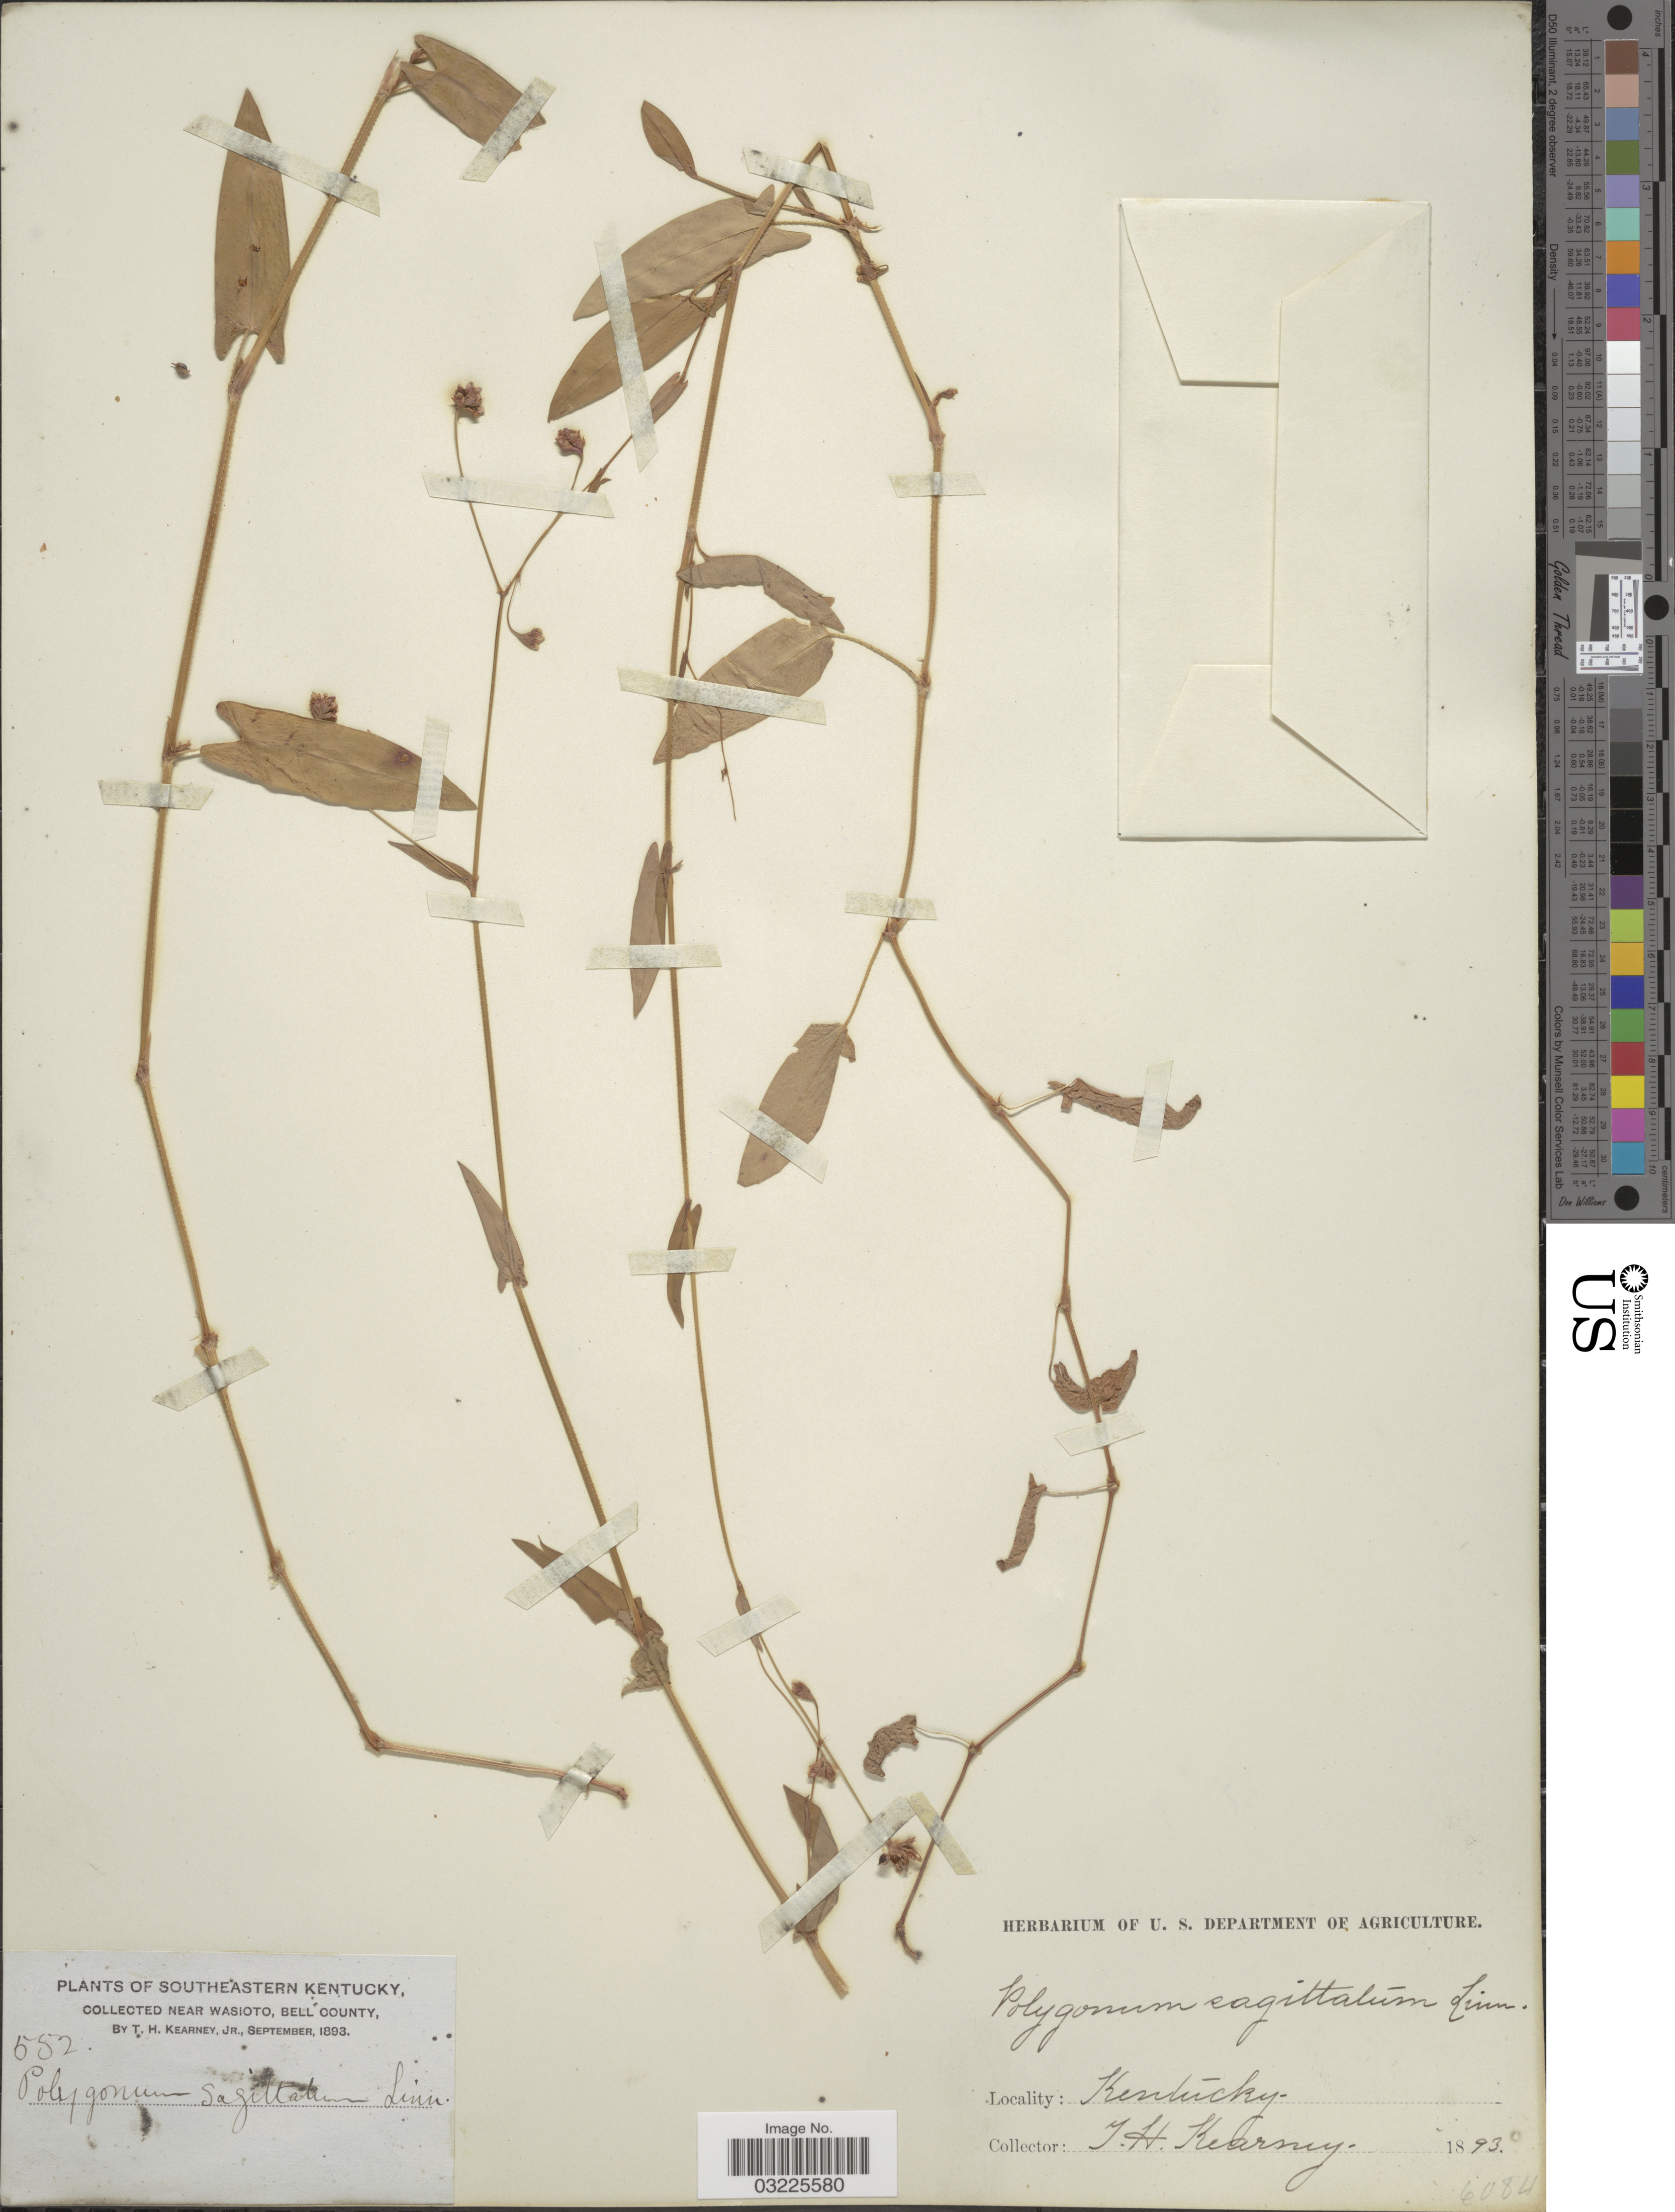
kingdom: Plantae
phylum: Tracheophyta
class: Magnoliopsida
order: Caryophyllales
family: Polygonaceae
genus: Persicaria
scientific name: Persicaria sagittata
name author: (L.) H. Gross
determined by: Atha, D. E.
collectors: T. H. Kearney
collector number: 552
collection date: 1893-09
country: United States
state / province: Kentucky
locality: Southeastern Kentucky. Near Wasioto. Bell County.